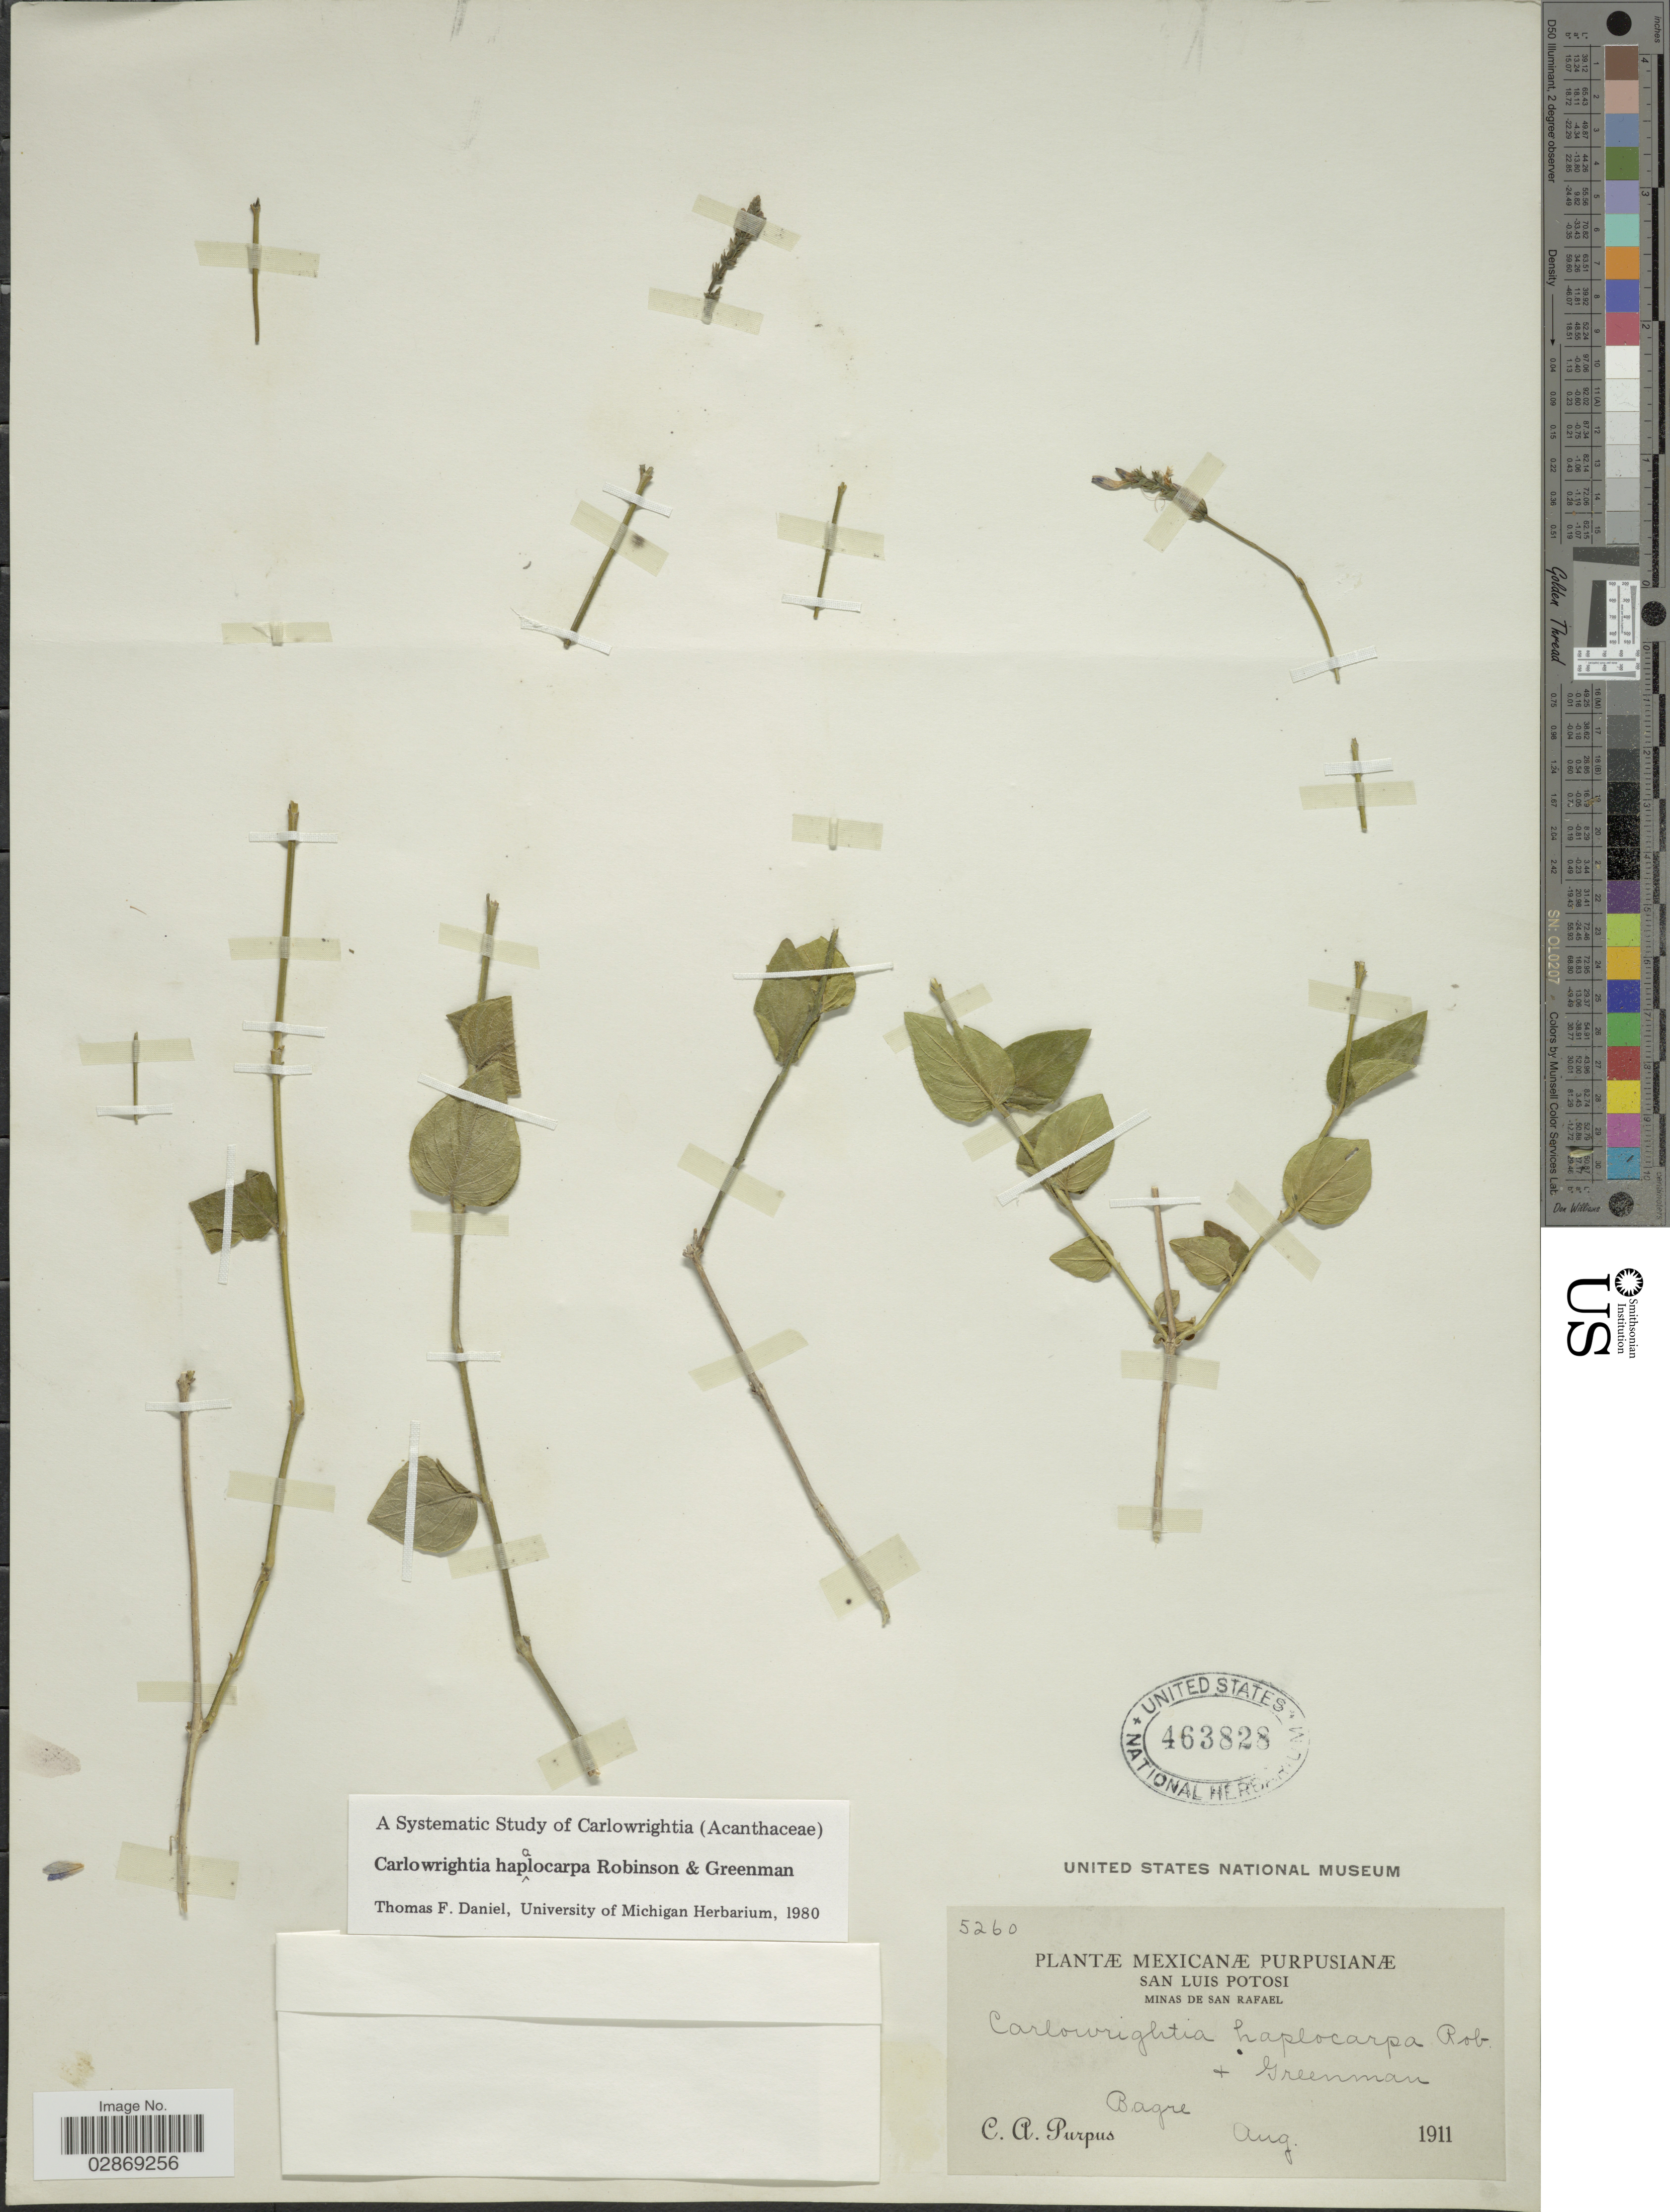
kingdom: Plantae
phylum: Tracheophyta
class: Magnoliopsida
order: Lamiales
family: Acanthaceae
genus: Carlowrightia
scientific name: Carlowrightia haplocarpa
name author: B.L. Rob. & Greenm.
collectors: C. A. Purpus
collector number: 5260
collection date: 1911-08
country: Mexico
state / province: San Luis Potosí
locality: Minas de San Rafael, Bagre.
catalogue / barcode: US 463828